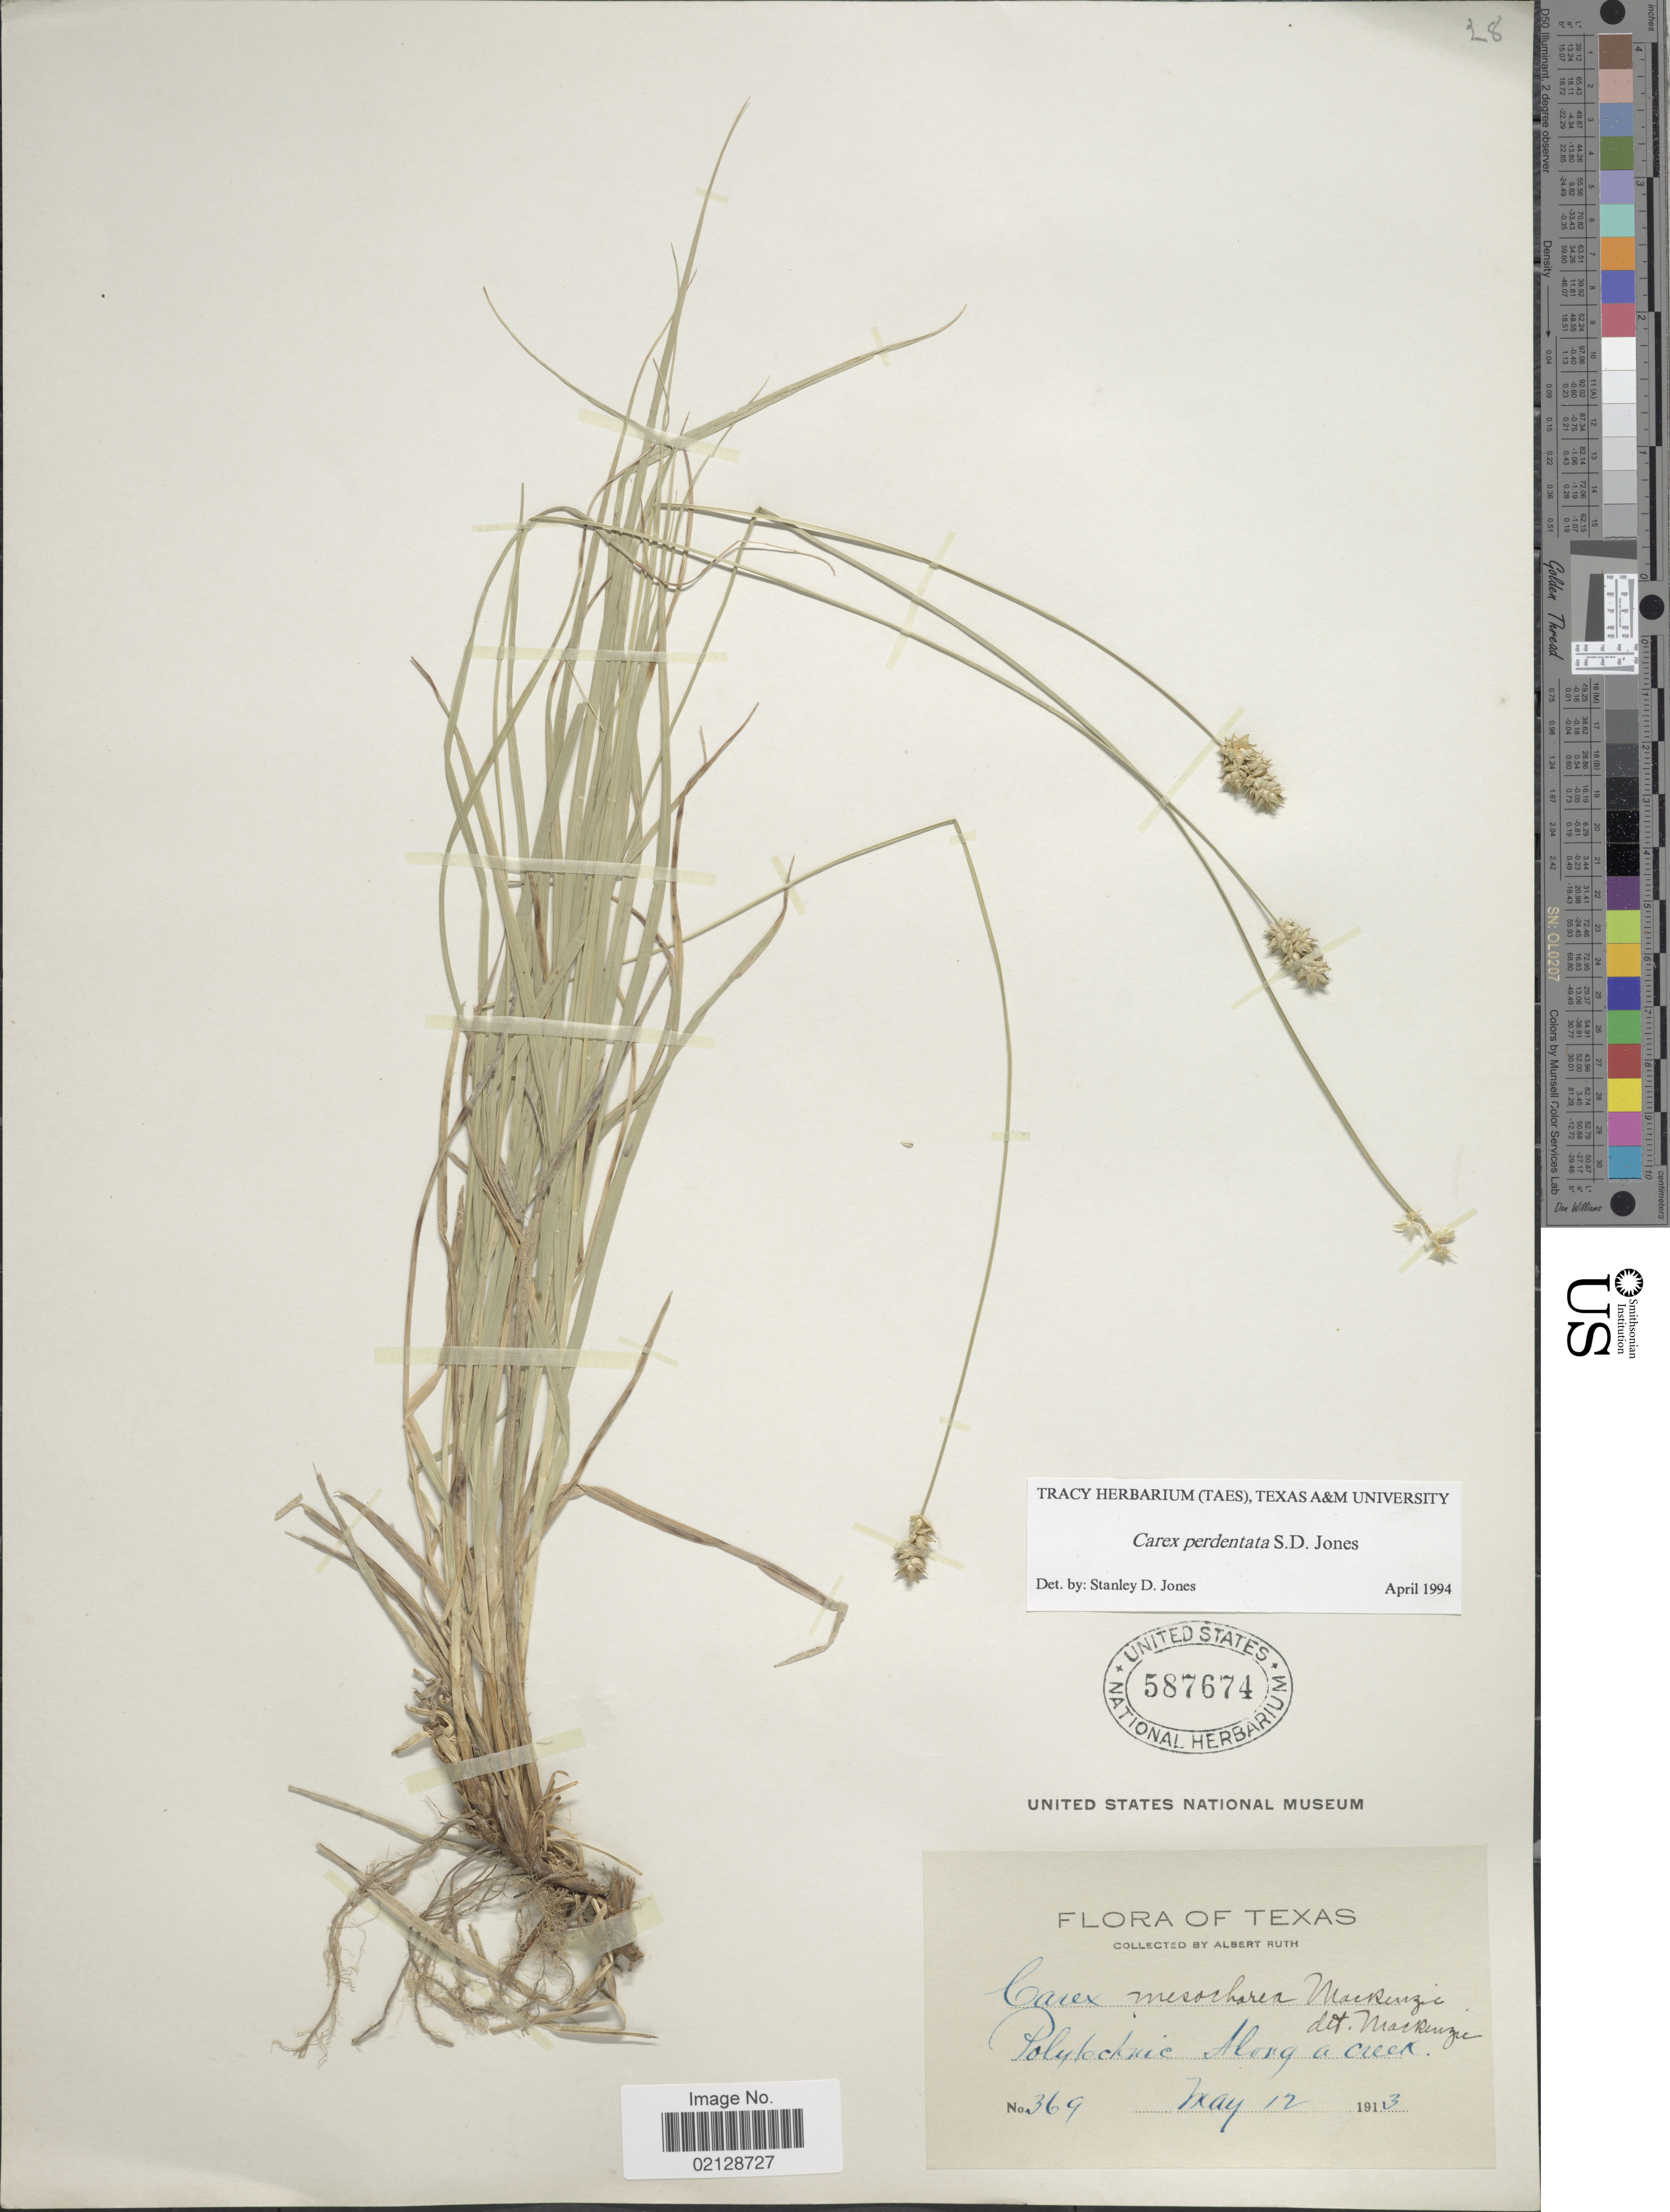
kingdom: Plantae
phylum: Tracheophyta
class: Liliopsida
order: Poales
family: Cyperaceae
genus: Carex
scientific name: Carex perdentata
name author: S.D. Jones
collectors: A. Ruth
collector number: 369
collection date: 1913-05-12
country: United States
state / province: Texas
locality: Polytechnic along a Creek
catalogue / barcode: US 587674